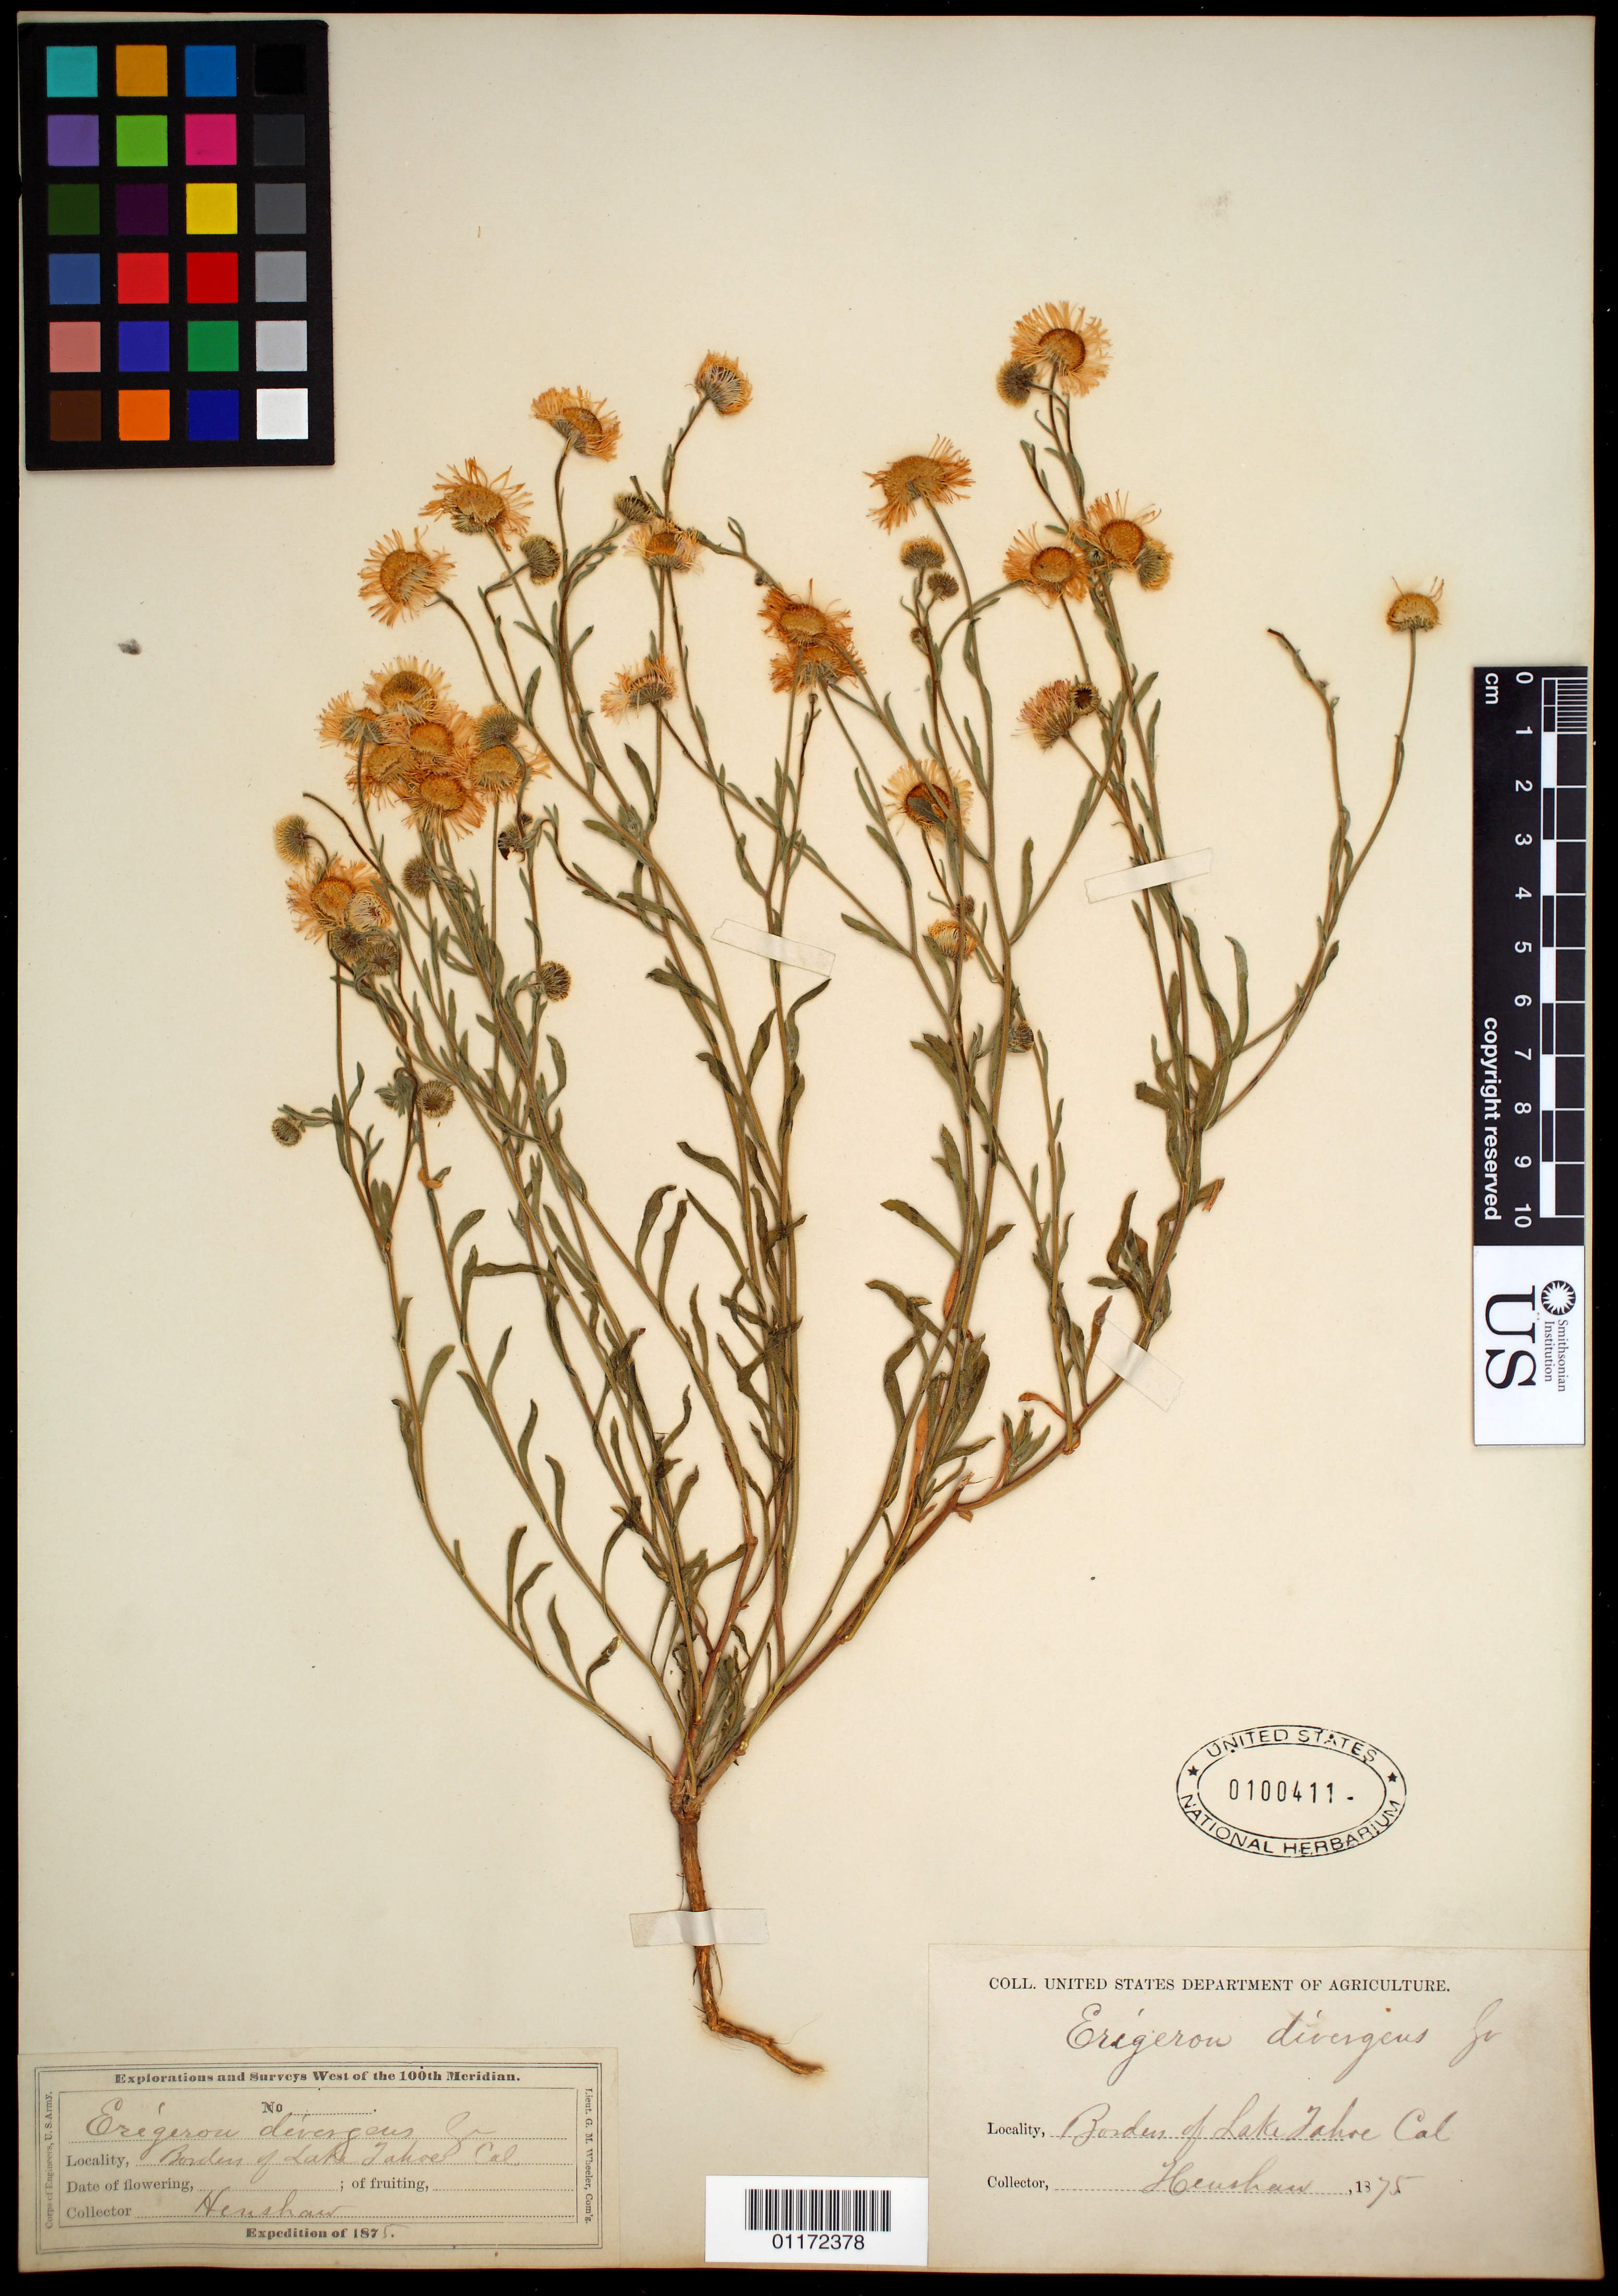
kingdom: Plantae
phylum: Tracheophyta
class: Magnoliopsida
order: Asterales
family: Asteraceae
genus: Erigeron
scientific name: Erigeron divergens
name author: Torr. & A. Gray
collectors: Henshaw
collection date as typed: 1875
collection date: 1875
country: United States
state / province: California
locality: Borders of Lake Tahoe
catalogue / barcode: US 100411